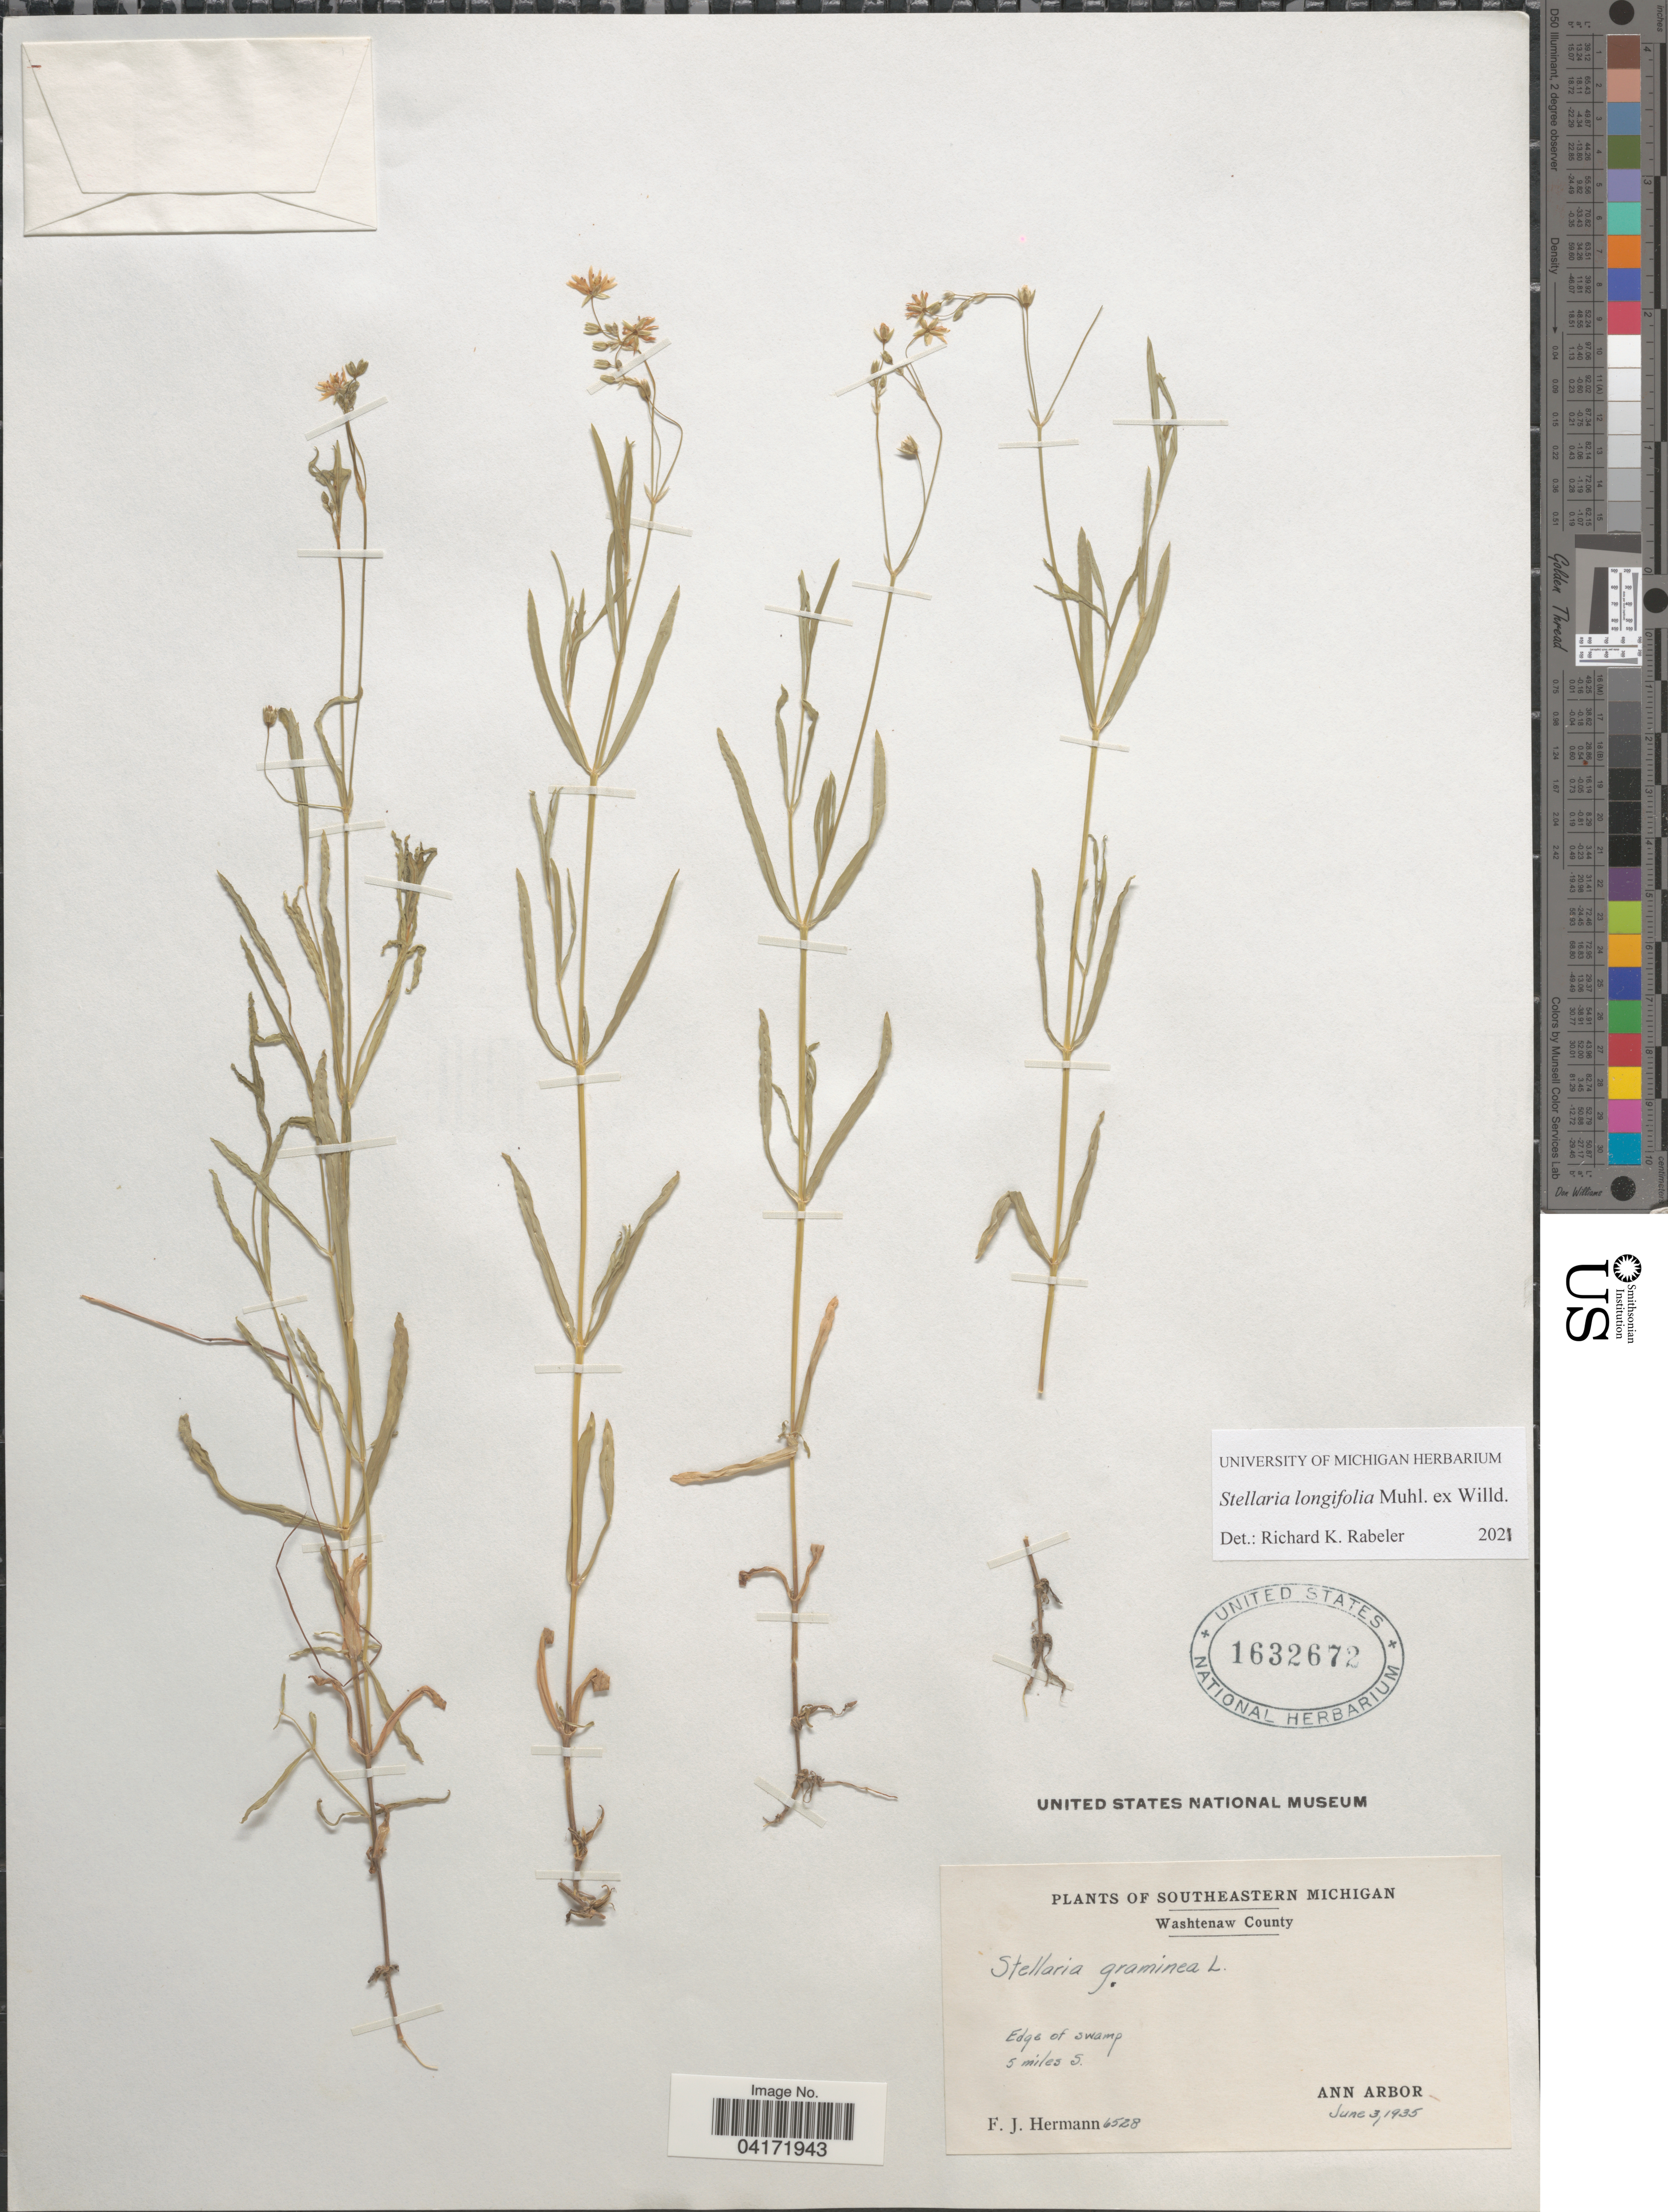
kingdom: Plantae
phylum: Tracheophyta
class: Magnoliopsida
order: Caryophyllales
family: Caryophyllaceae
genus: Stellaria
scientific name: Stellaria longifolia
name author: Muhl. ex Willd.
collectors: F. J. Hermann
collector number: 6528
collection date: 1935-06-03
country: United States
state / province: Michigan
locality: Southeastern Michigan. Washtenaw County. 5 miles S. Ann Arbor.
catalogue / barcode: US 1632672